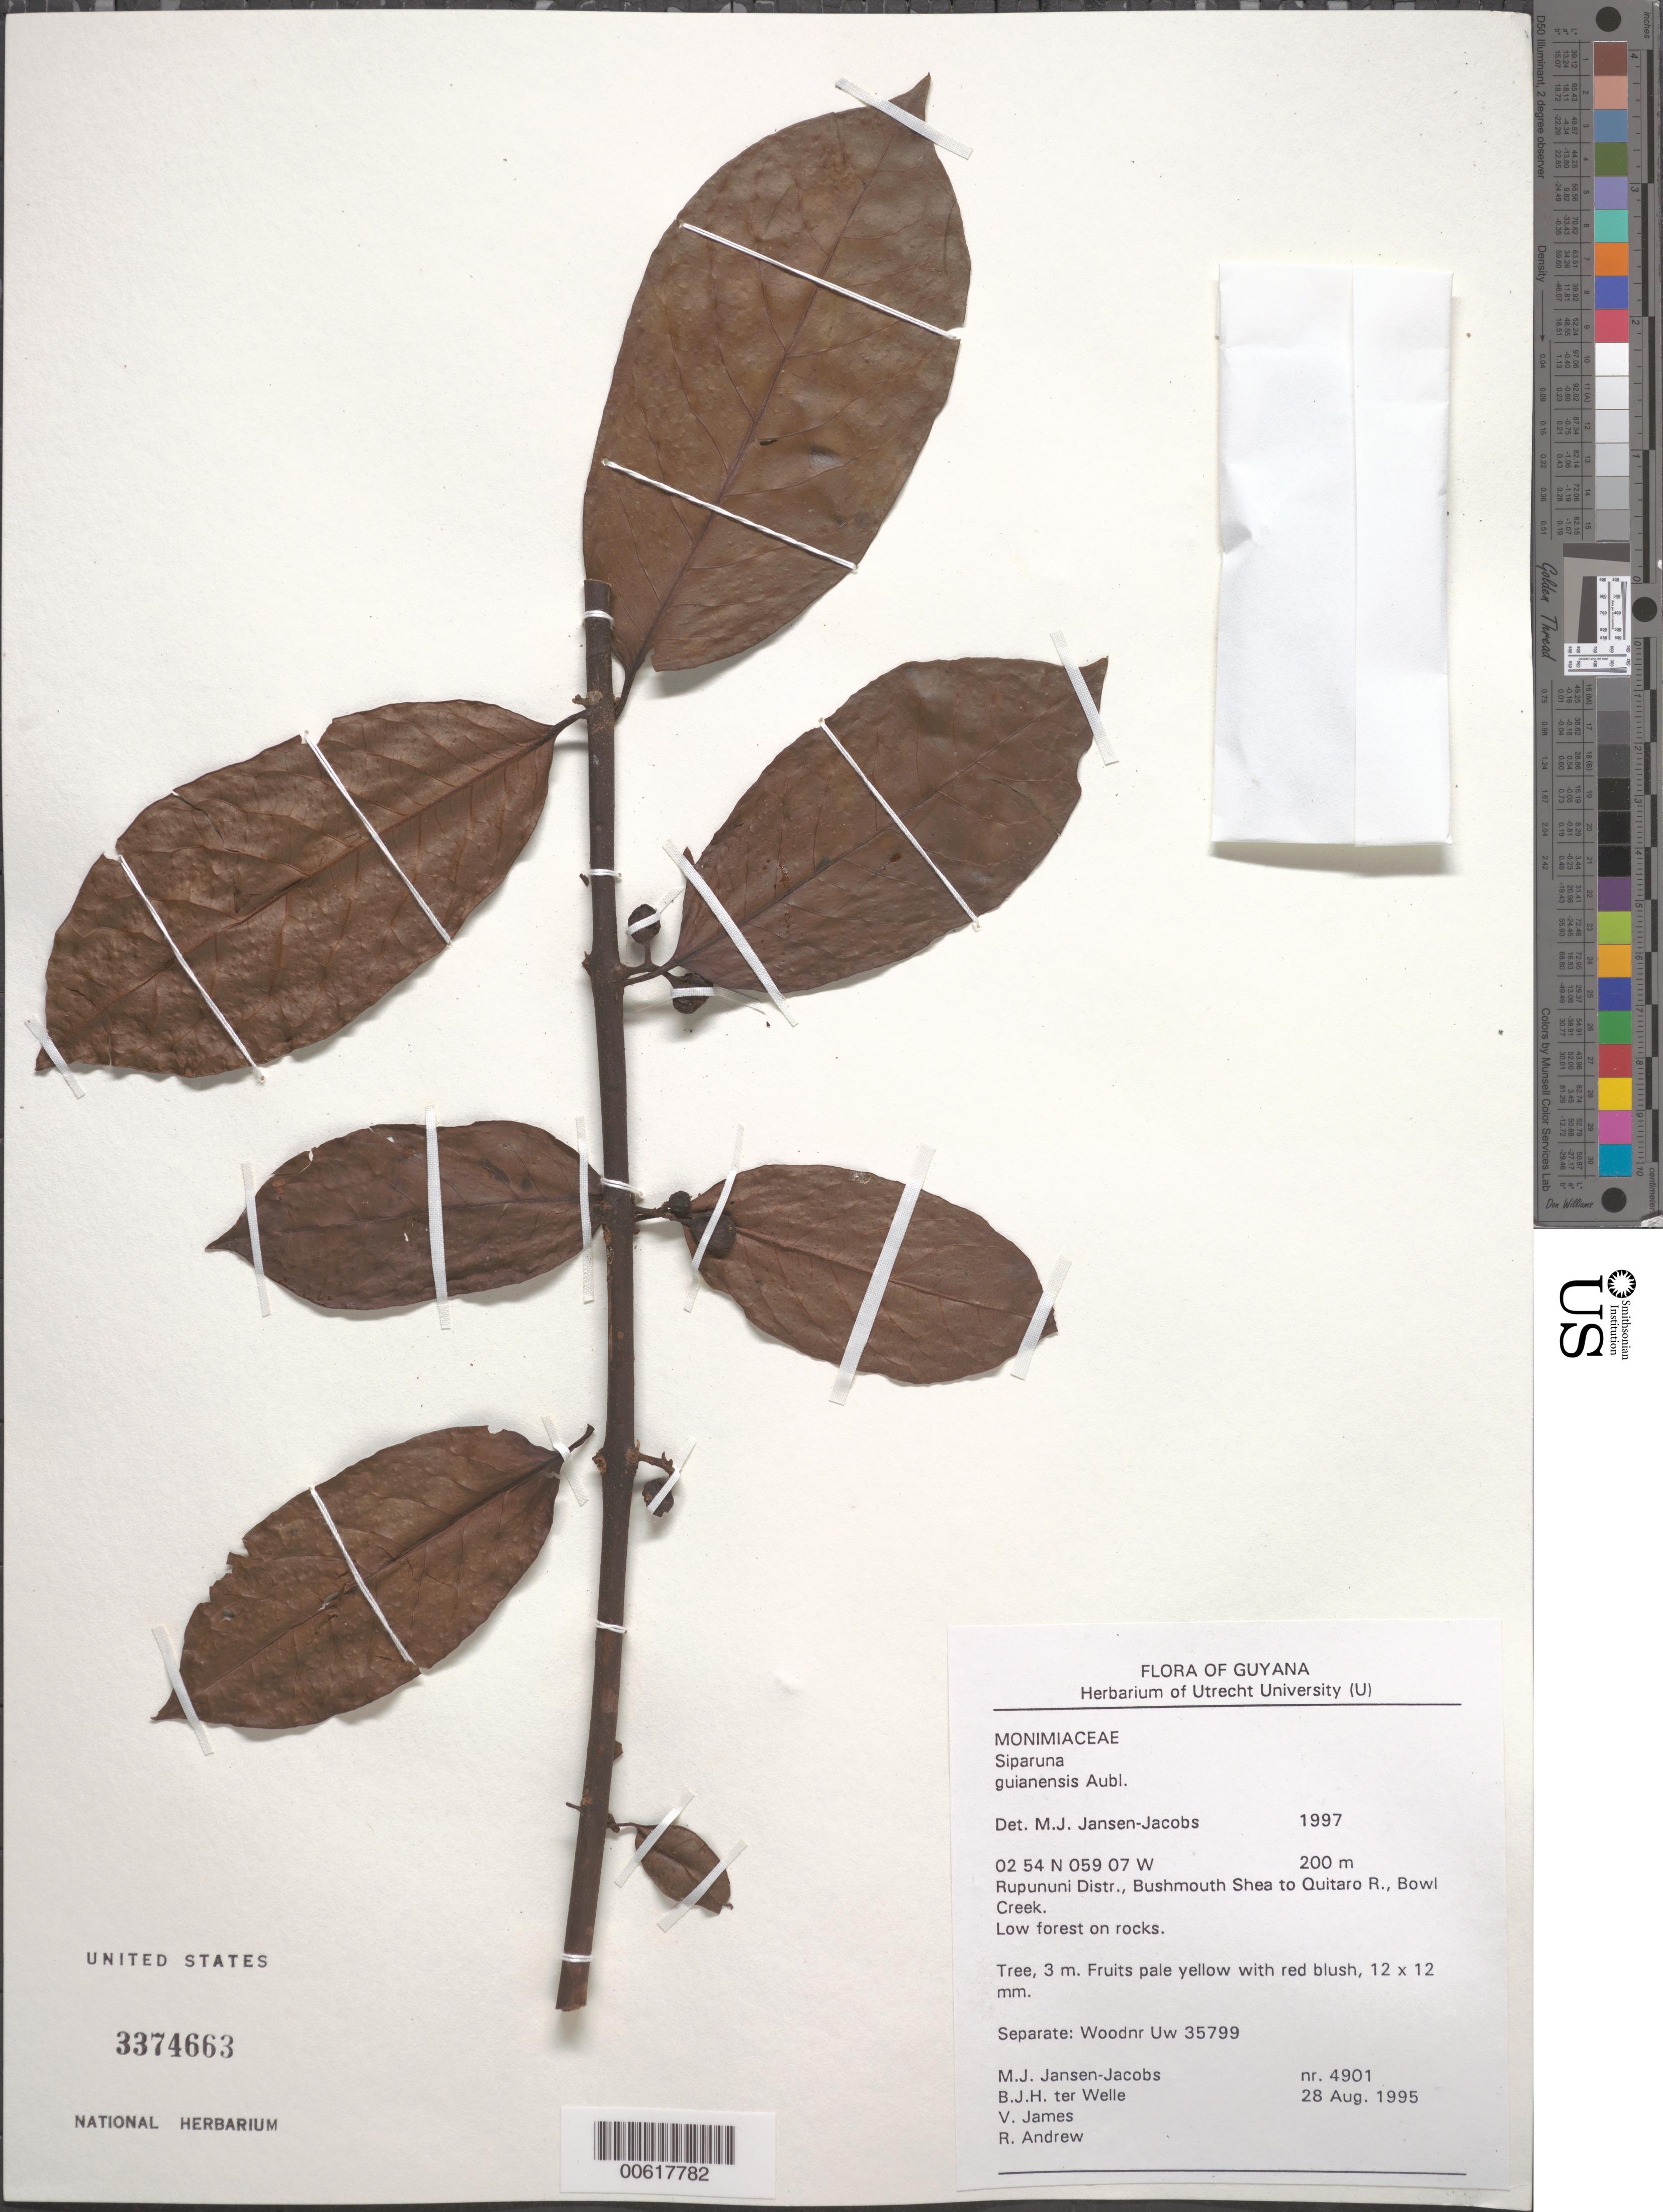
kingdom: Plantae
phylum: Tracheophyta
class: Magnoliopsida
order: Laurales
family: Siparunaceae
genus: Siparuna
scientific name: Siparuna guianensis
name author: Aubl.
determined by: Jansen-Jacobs, M. J., (U), Nationaal Herbarium Nederland, Utrecht University branch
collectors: M. J. Jansen-Jacobs, B. Welle, V. James & R. Andrew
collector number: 4901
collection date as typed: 28-Aug-95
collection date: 1995-08-28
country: Guyana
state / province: U. Takutu-U. Essequibo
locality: Bowl Creek, Bushmouth, Shea to Quitaro River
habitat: Low forest on rocks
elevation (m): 200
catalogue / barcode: US 3374663